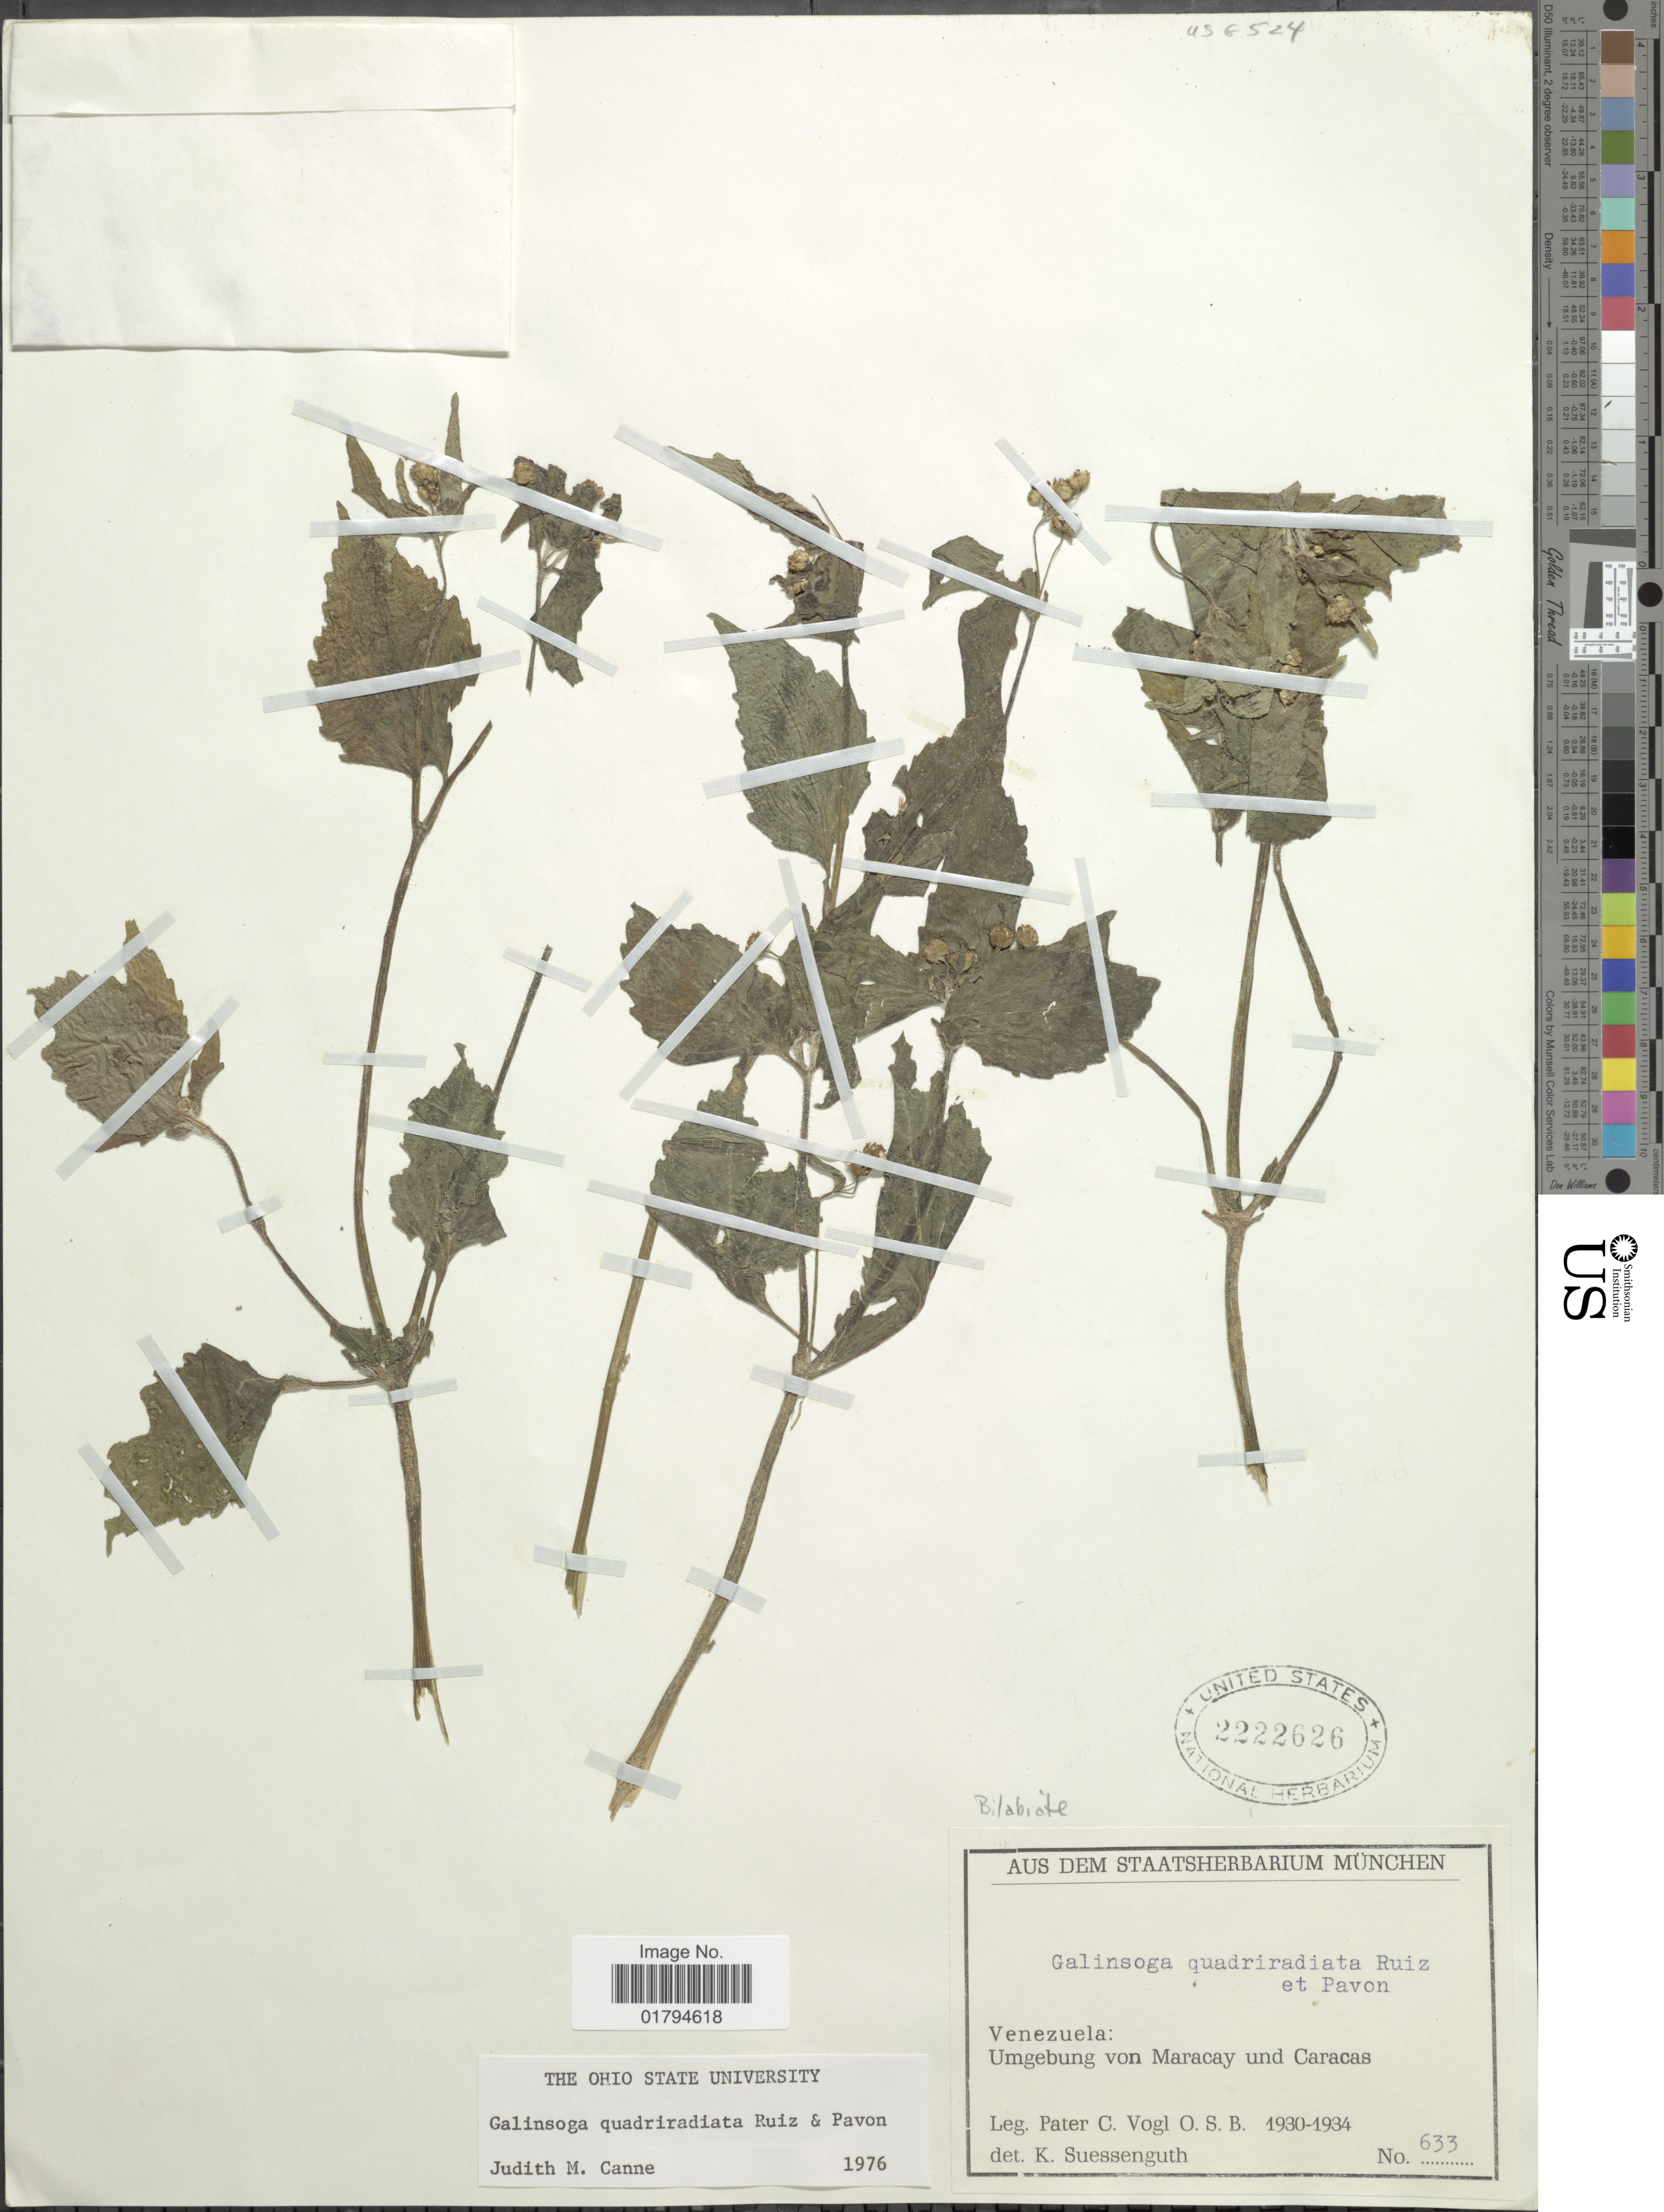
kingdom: Plantae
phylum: Tracheophyta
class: Magnoliopsida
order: Asterales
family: Asteraceae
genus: Galinsoga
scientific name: Galinsoga quadriradiata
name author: Ruiz & Pav.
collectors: P. C. Vogl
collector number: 633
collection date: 1930/1934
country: Venezuela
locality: Umgebung von Maracay und Caracas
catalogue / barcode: US 2222626